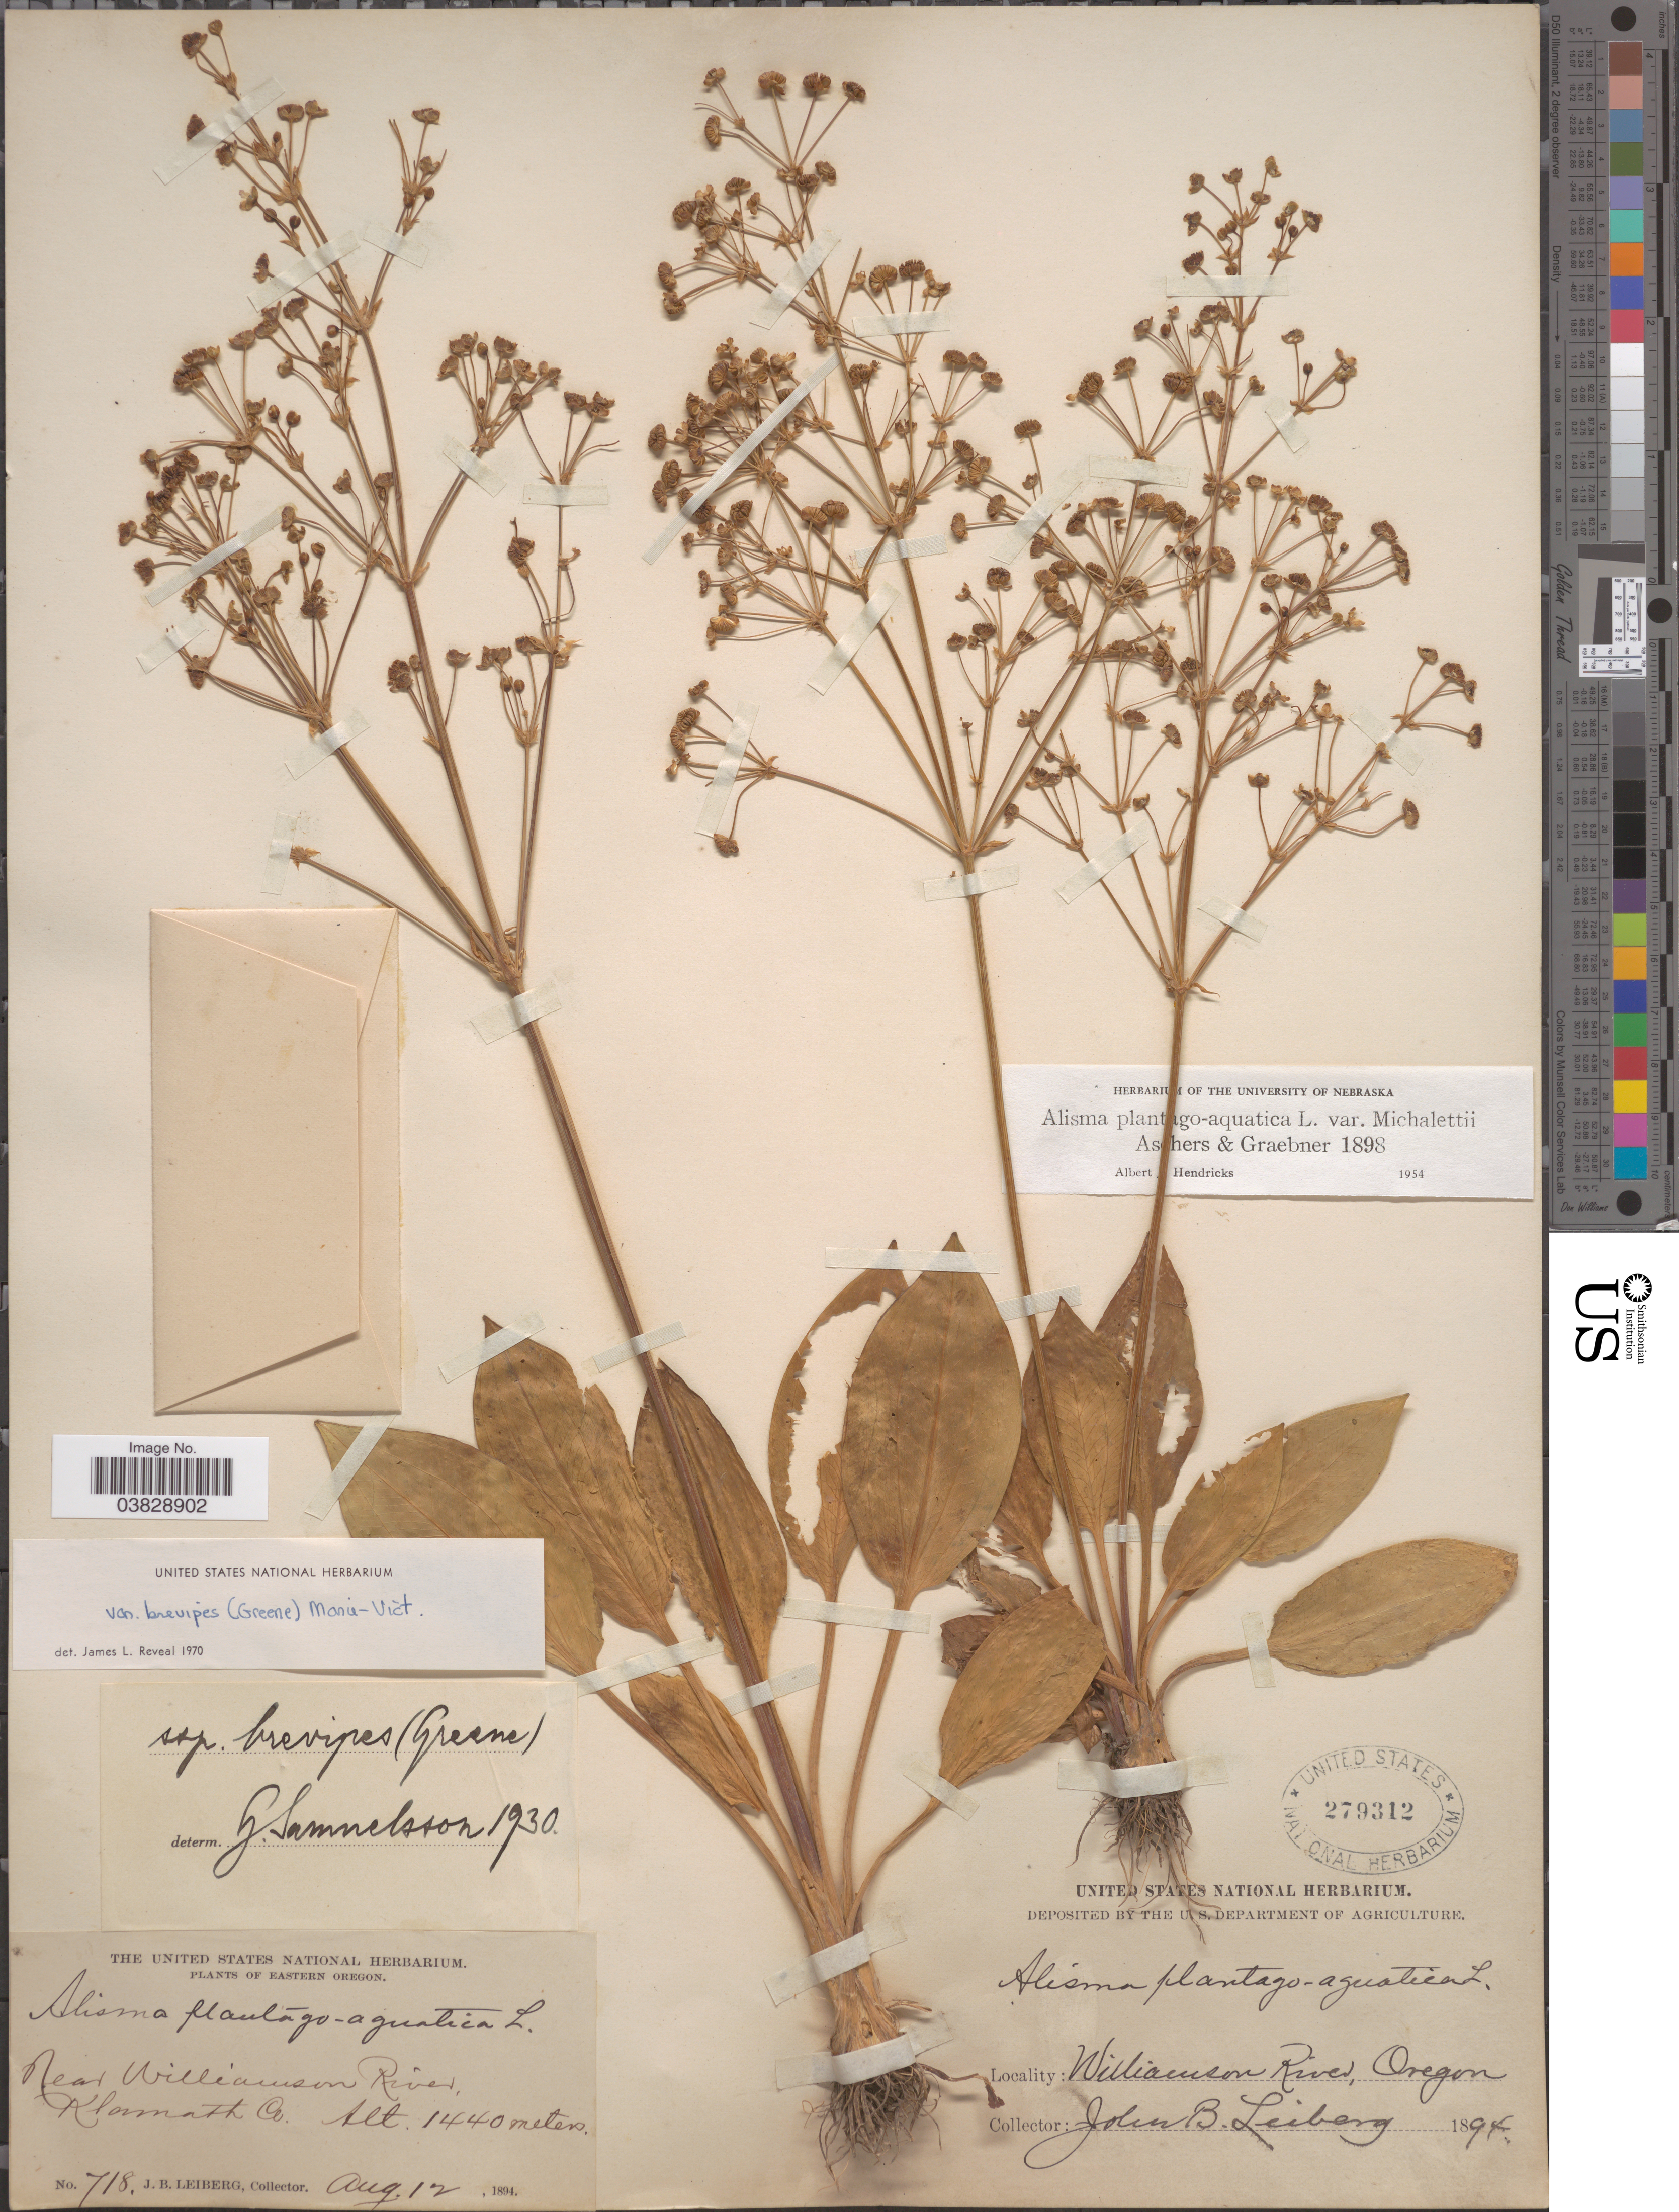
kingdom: Plantae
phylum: Tracheophyta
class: Liliopsida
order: Alismatales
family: Alismataceae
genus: Alisma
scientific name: Alisma plantago-aquatica var. brevipes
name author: (Greene) Vict.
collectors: J. B. Leiberg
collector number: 718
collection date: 1894-08-12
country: United States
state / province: Oregon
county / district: Klamath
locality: Eastern Oregon. Near Williamson River, Klamath Co.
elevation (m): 1440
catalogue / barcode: US 279312